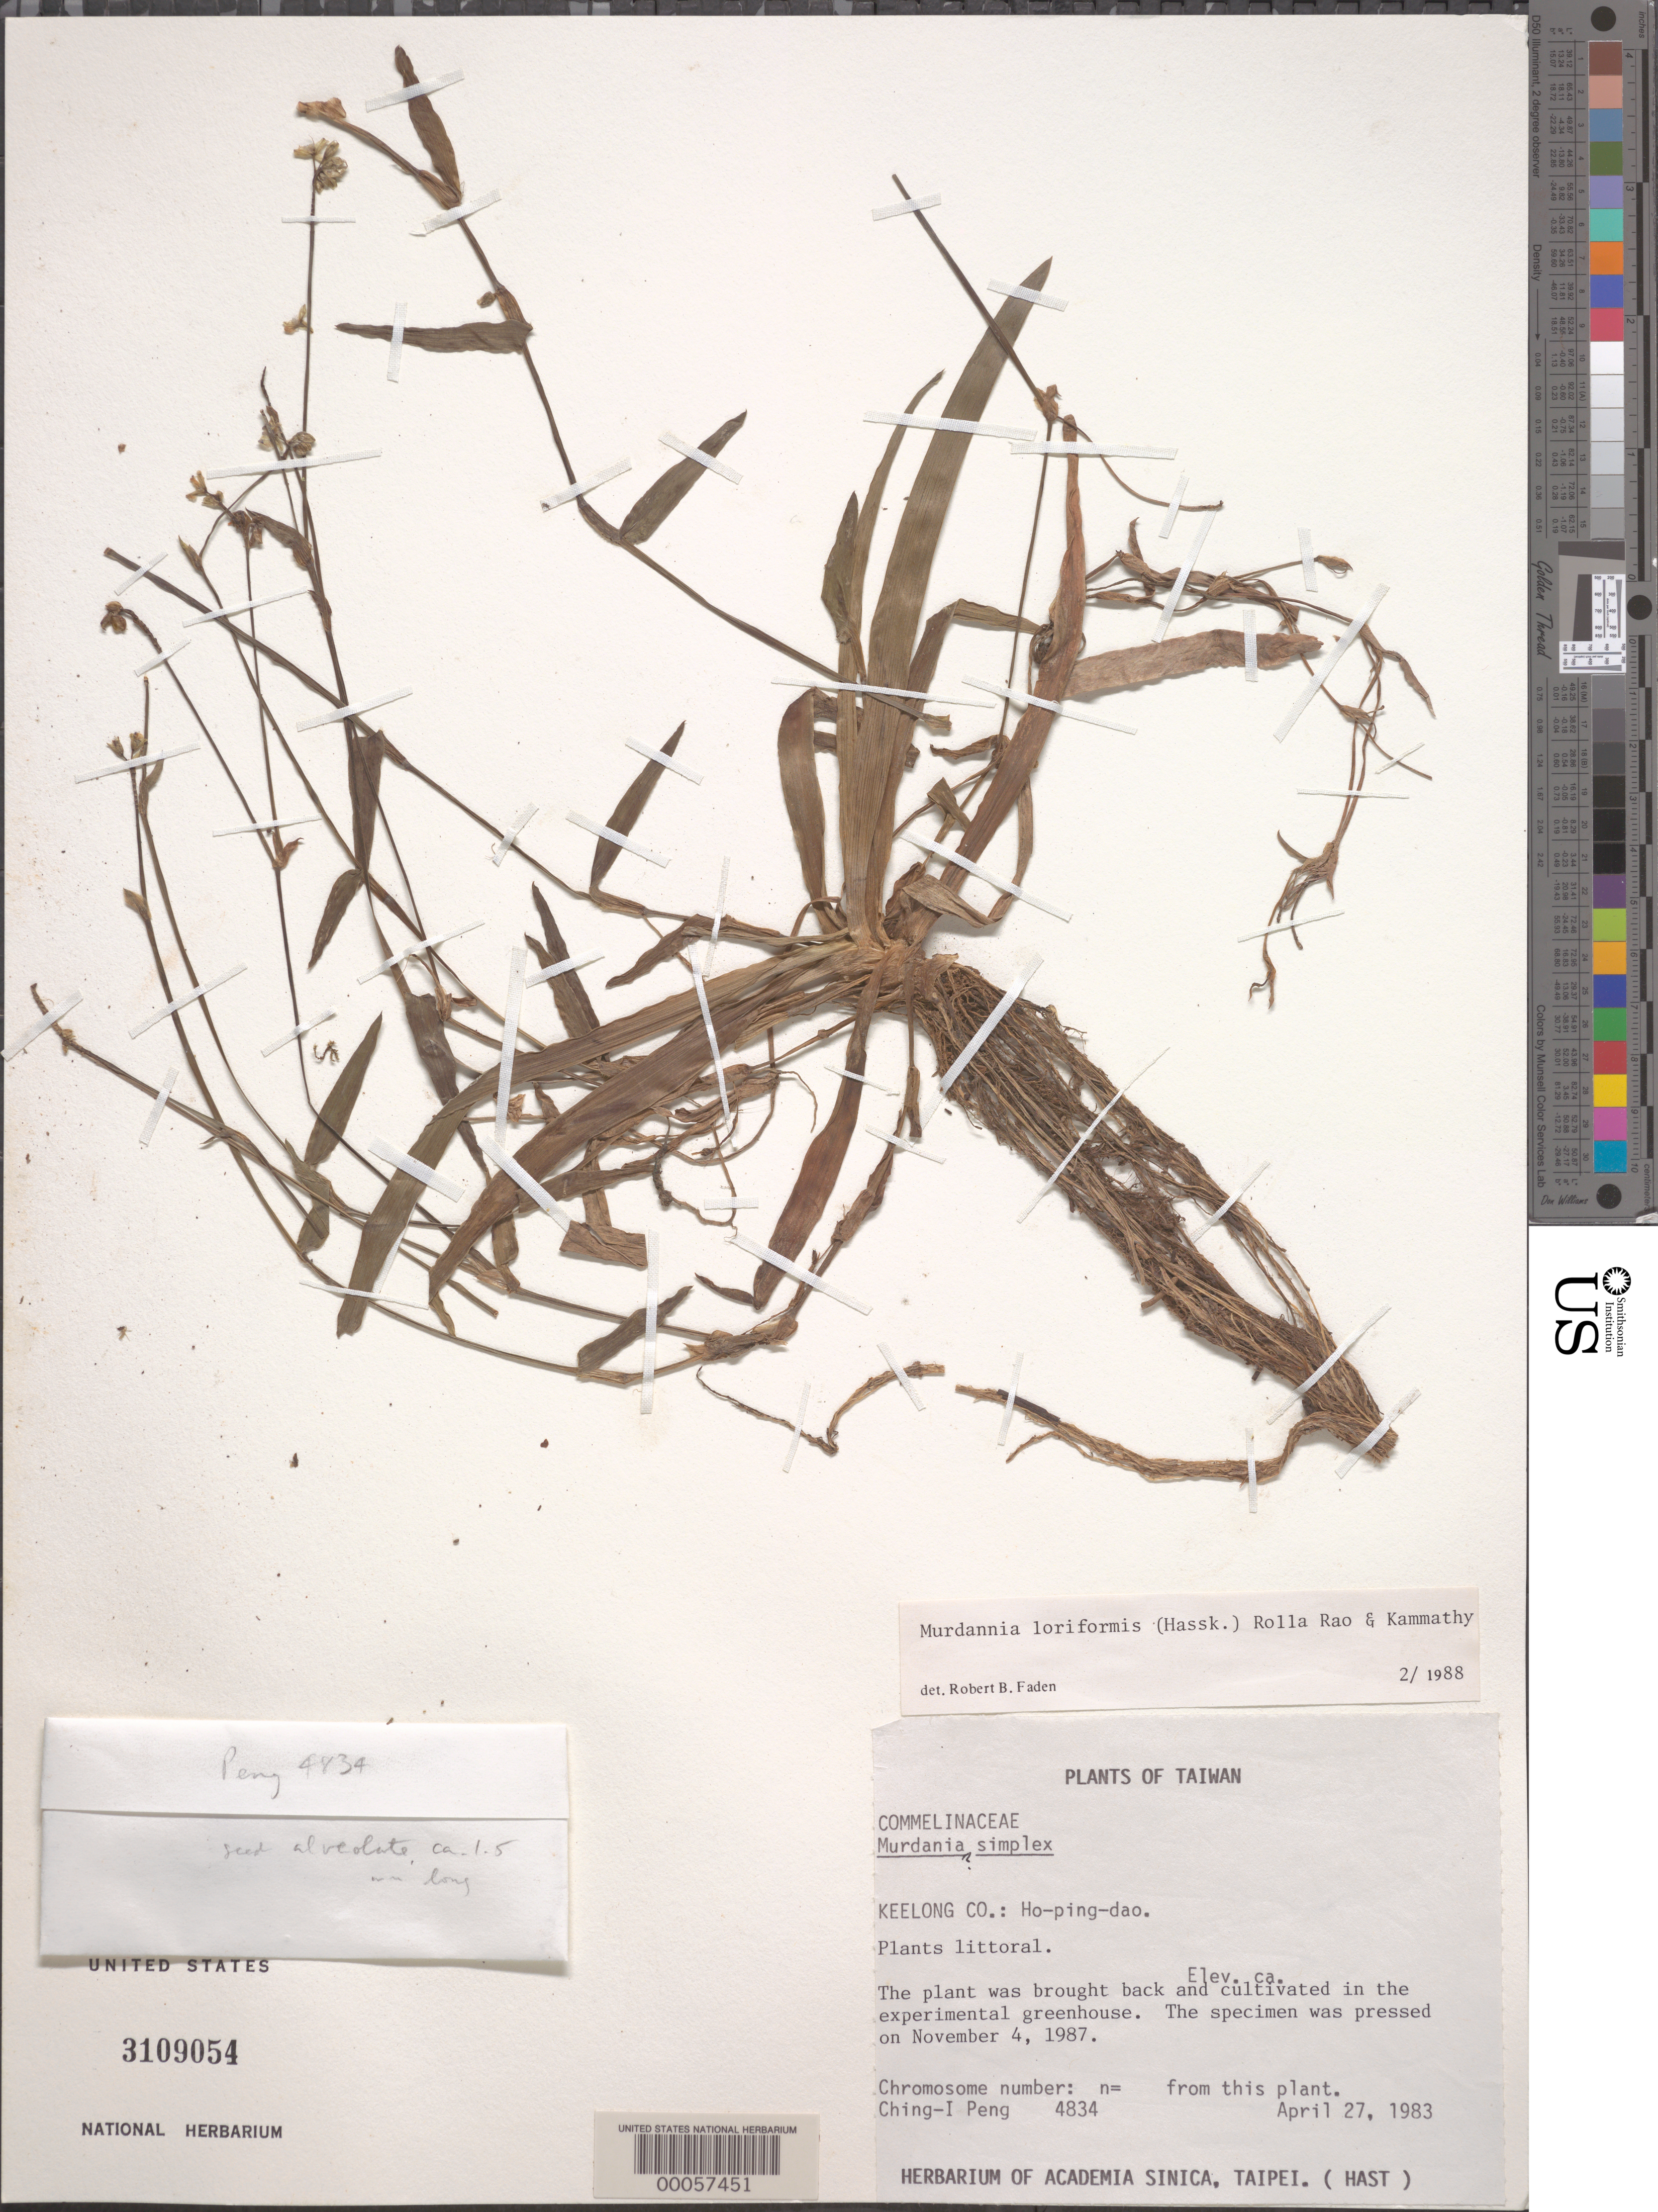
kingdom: Plantae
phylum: Tracheophyta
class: Liliopsida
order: Commelinales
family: Commelinaceae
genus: Murdannia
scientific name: Murdannia loriformis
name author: (Hassk.) R.S. Rao & Kammathy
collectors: C.-I Peng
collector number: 4834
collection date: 1983-04-27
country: Taiwan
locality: Keelong Co.: Ho-ping-dao.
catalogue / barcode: US 3109054